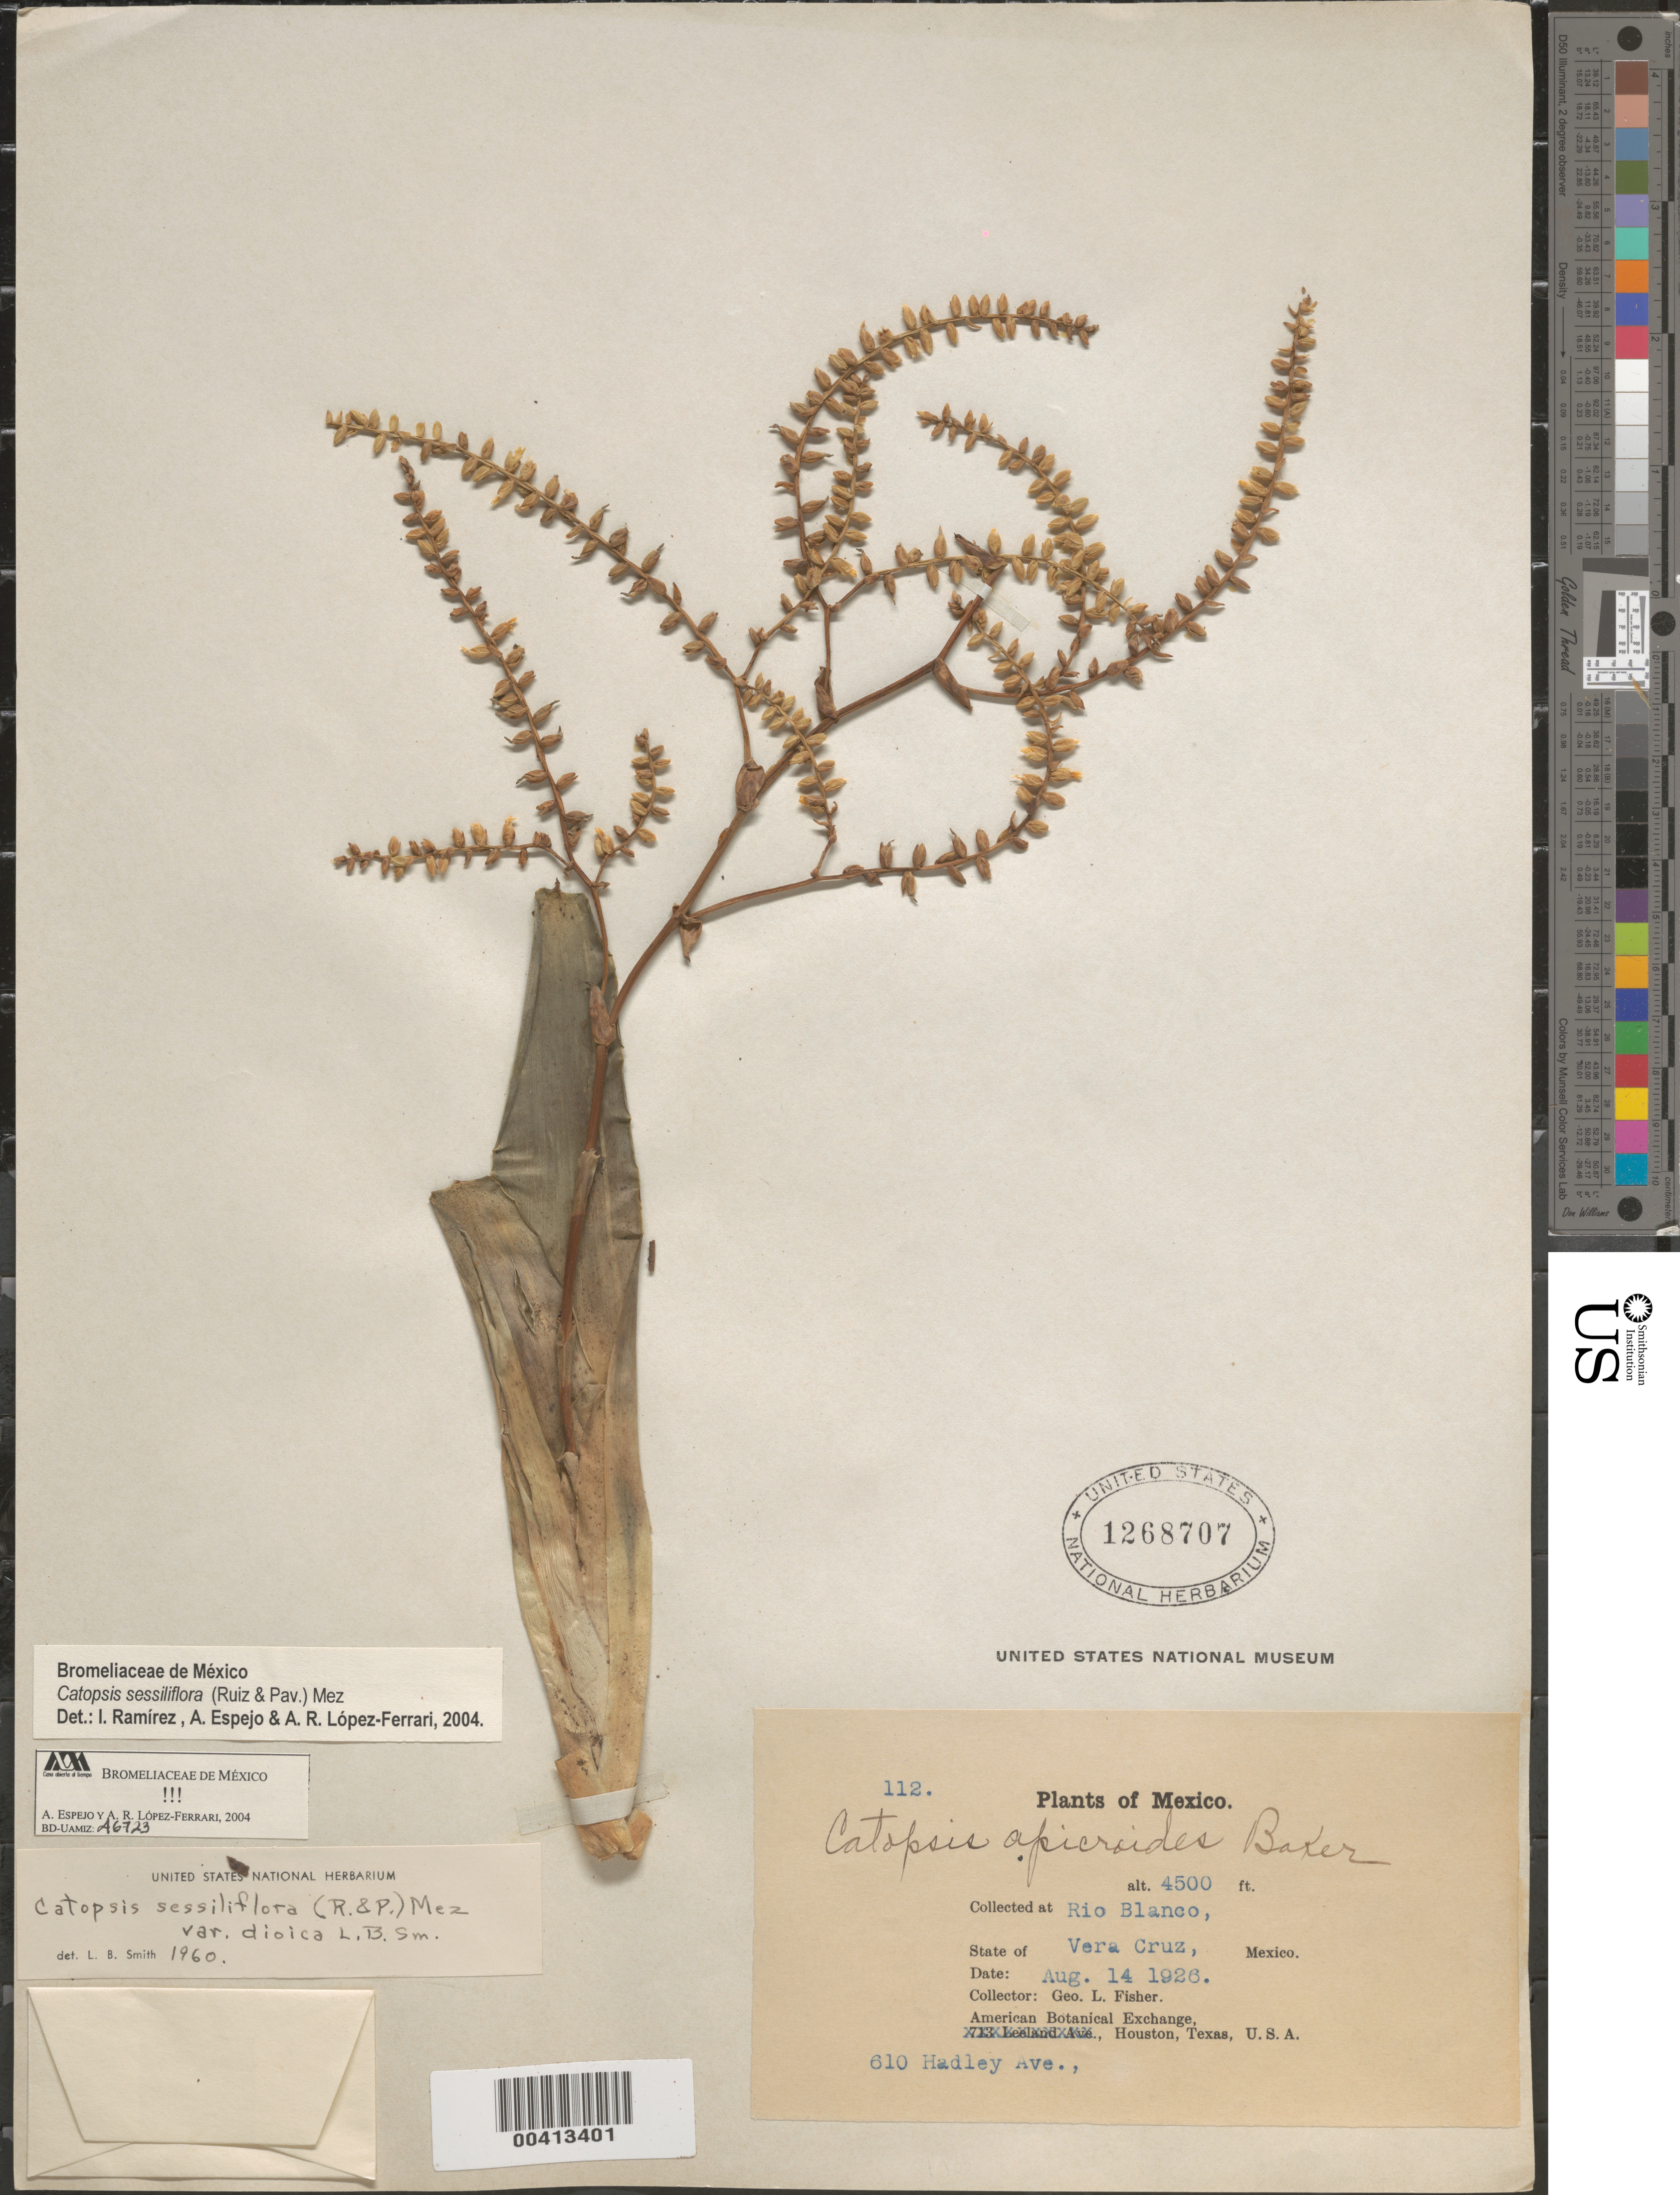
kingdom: Plantae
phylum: Tracheophyta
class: Liliopsida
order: Poales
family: Bromeliaceae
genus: Catopsis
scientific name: Catopsis sessiliflora var. dioica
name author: L.B. Sm.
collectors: G. L. Fisher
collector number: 112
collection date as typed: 14 Aug 1926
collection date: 1926-08-14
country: Mexico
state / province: Veracruz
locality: Rio blanco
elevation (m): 1372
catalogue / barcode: US 1268707